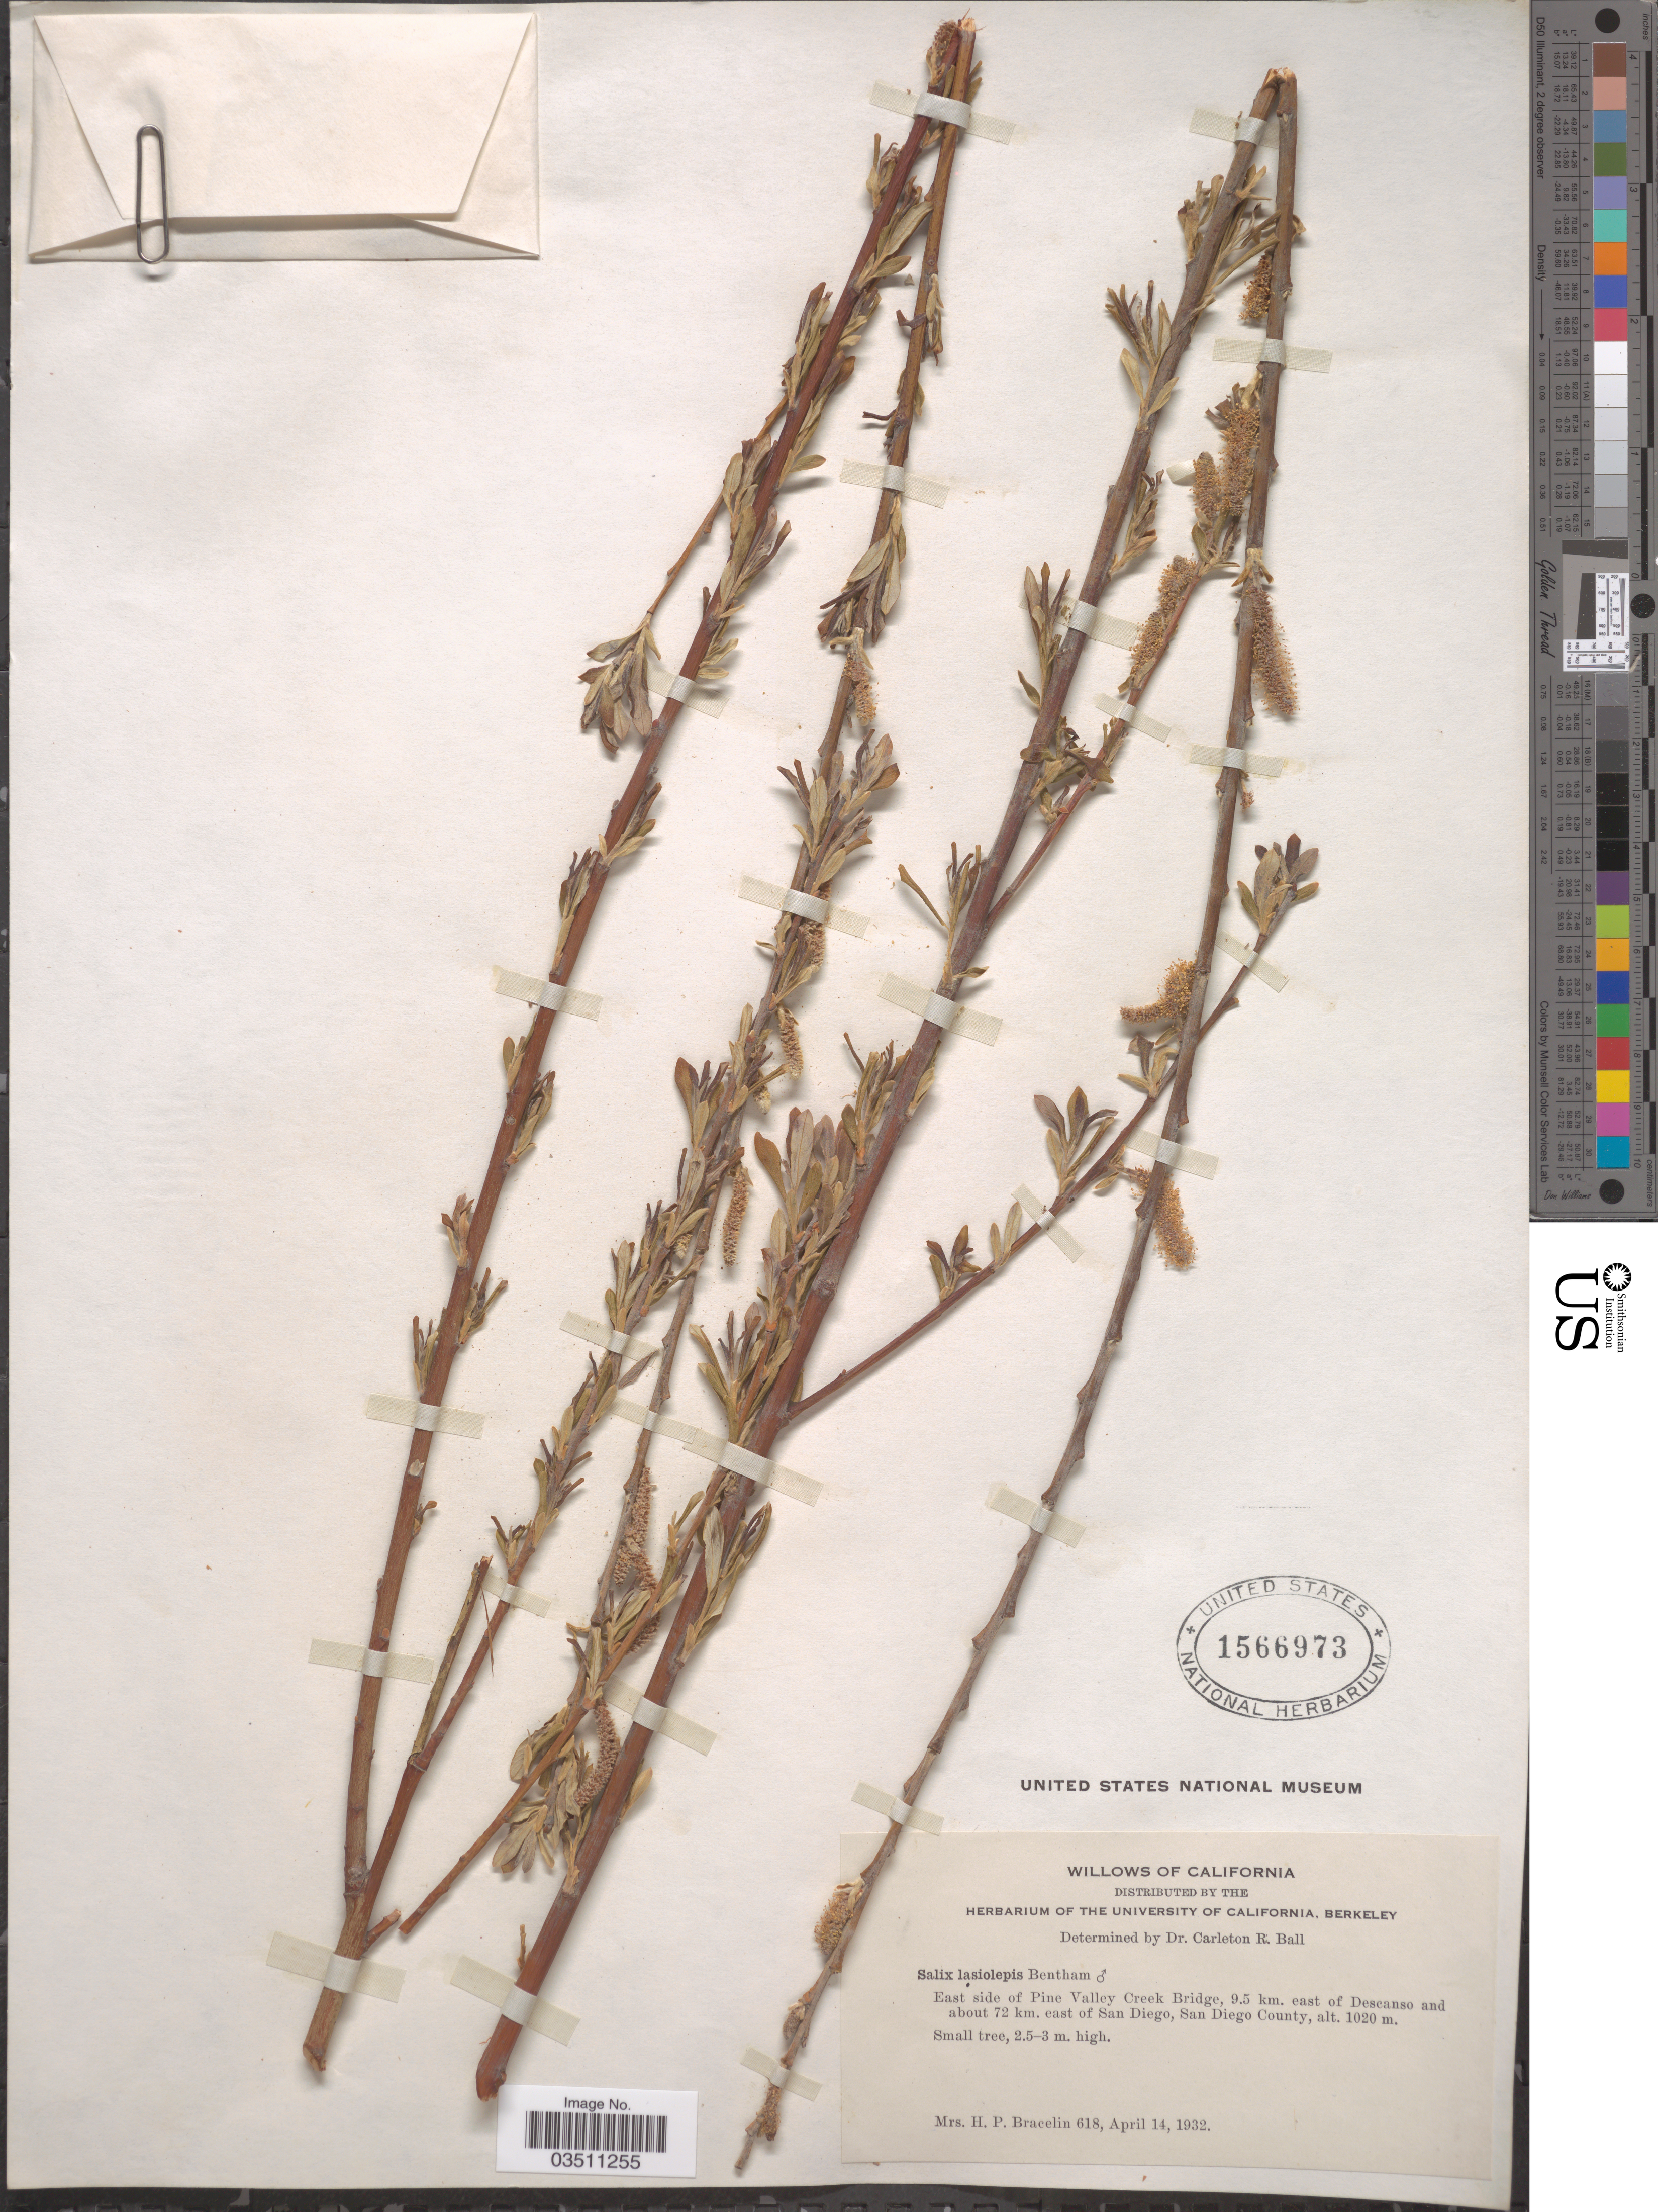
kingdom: Plantae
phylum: Tracheophyta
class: Magnoliopsida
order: Malpighiales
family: Salicaceae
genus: Salix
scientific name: Salix lasiolepis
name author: Benth.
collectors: H. Bracelin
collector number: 618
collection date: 1932-04-14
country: United States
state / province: California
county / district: San Diego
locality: East side of Pine Valley Creek Bridge, 9.5 km. east of Descanso and about 72 km. east of San Diego, San Diego County.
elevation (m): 1020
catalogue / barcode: US 1566973